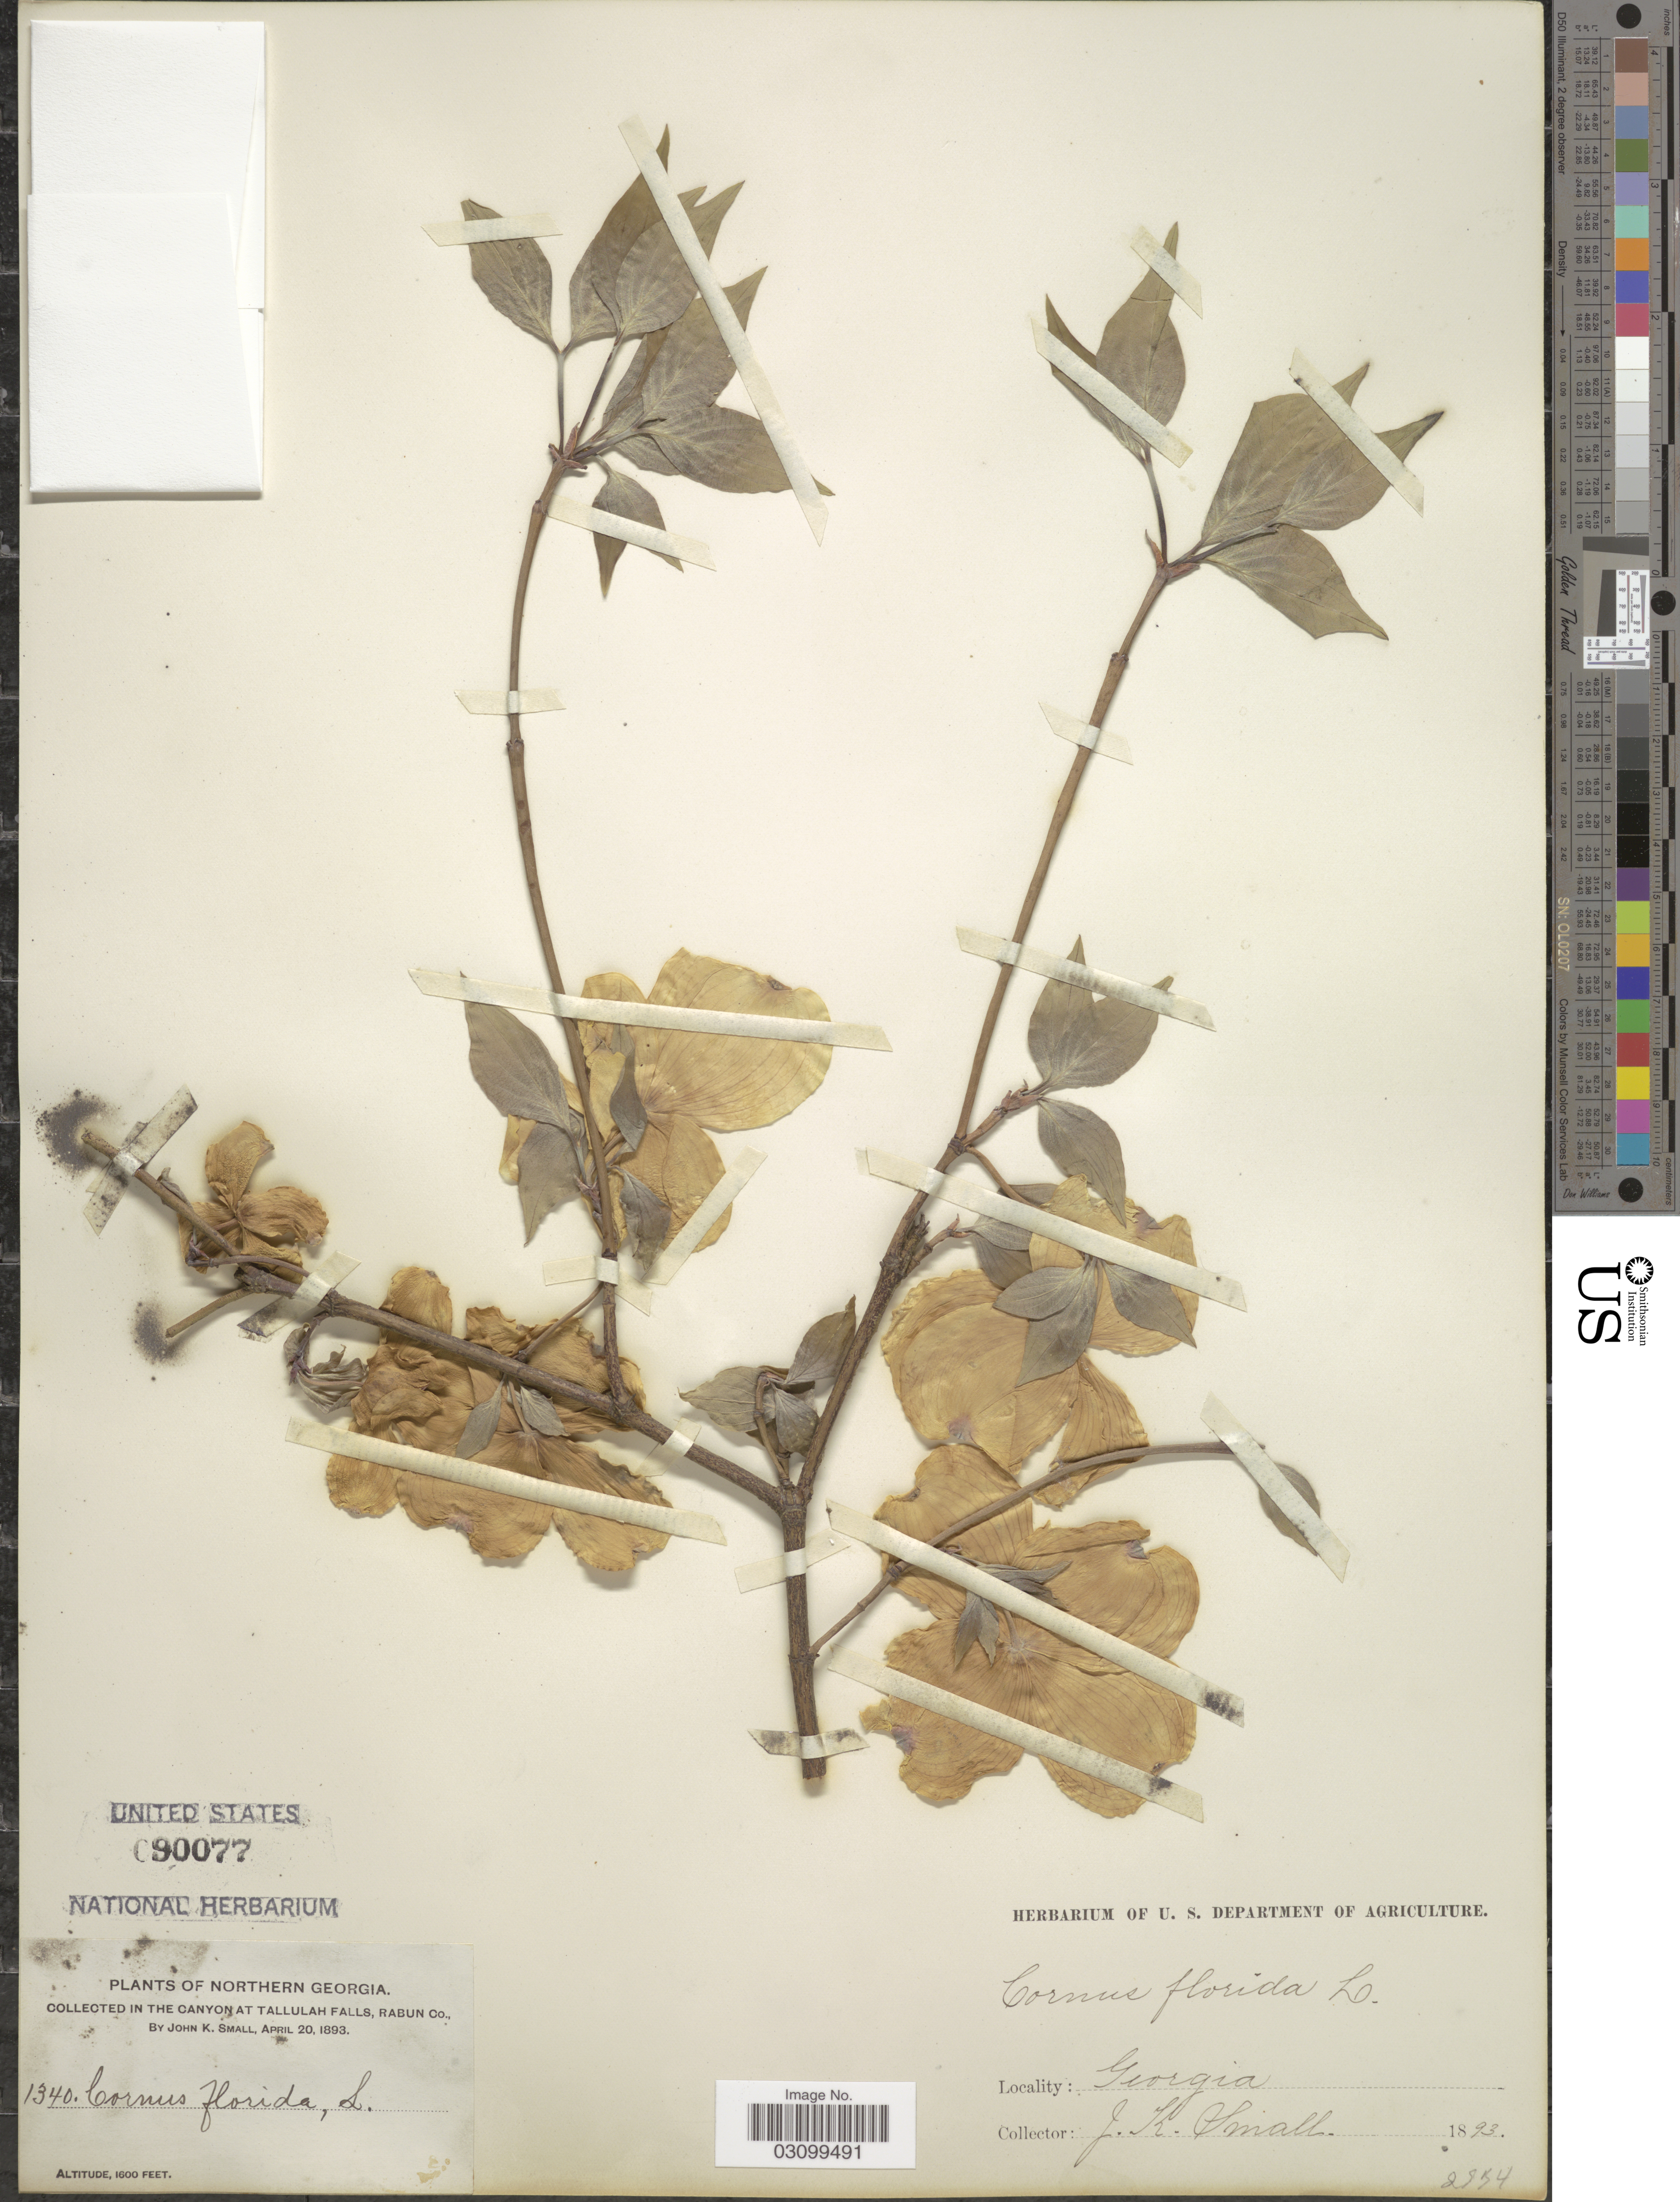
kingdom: Plantae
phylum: Tracheophyta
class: Magnoliopsida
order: Cornales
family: Cornaceae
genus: Cornus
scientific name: Cornus florida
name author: L.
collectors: J. K. Small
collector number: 1340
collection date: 1893-04-20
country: United States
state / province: Georgia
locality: Northern Georgia. In the canyon at Tallulah Falls, Rabun Co.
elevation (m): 488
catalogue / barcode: US 90077